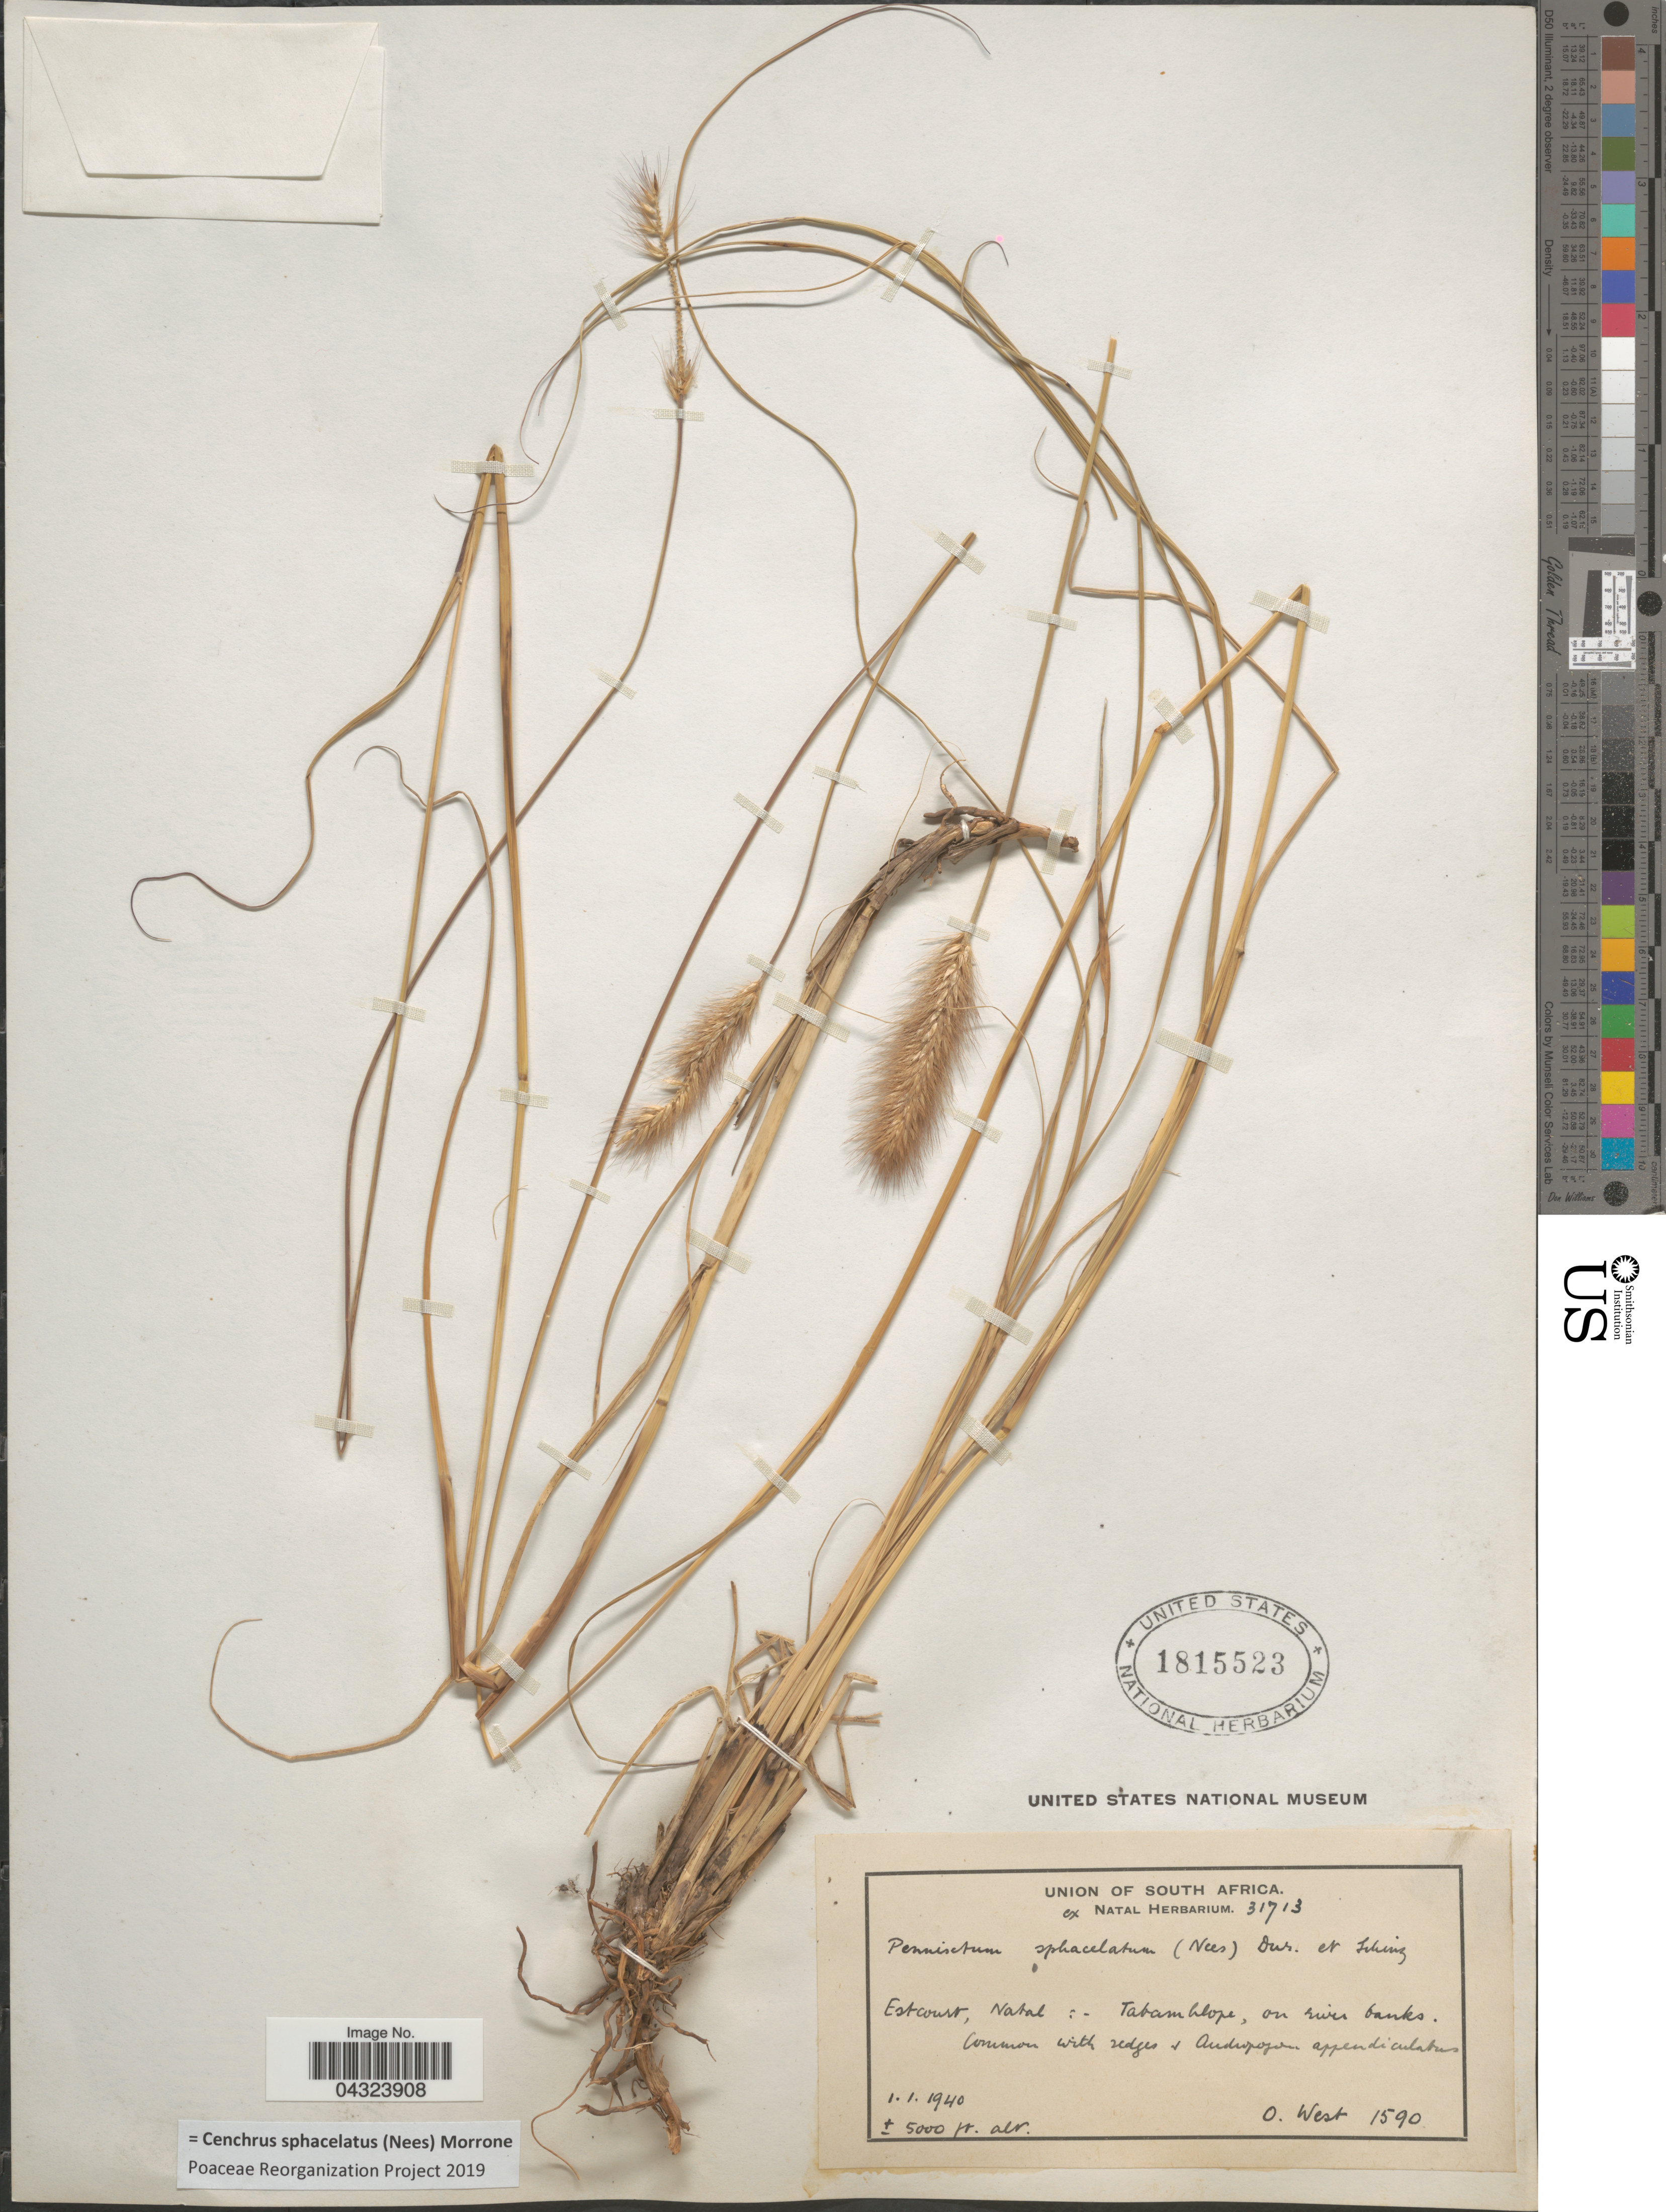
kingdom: Plantae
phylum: Tracheophyta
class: Liliopsida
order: Poales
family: Poaceae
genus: Cenchrus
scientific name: Cenchrus sphacelatus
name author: (Nees) Morrone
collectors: O. West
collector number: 1590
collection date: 1940-01-01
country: South Africa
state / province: KwaZulu-Natal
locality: Union of South Africa. Estcourt, Natal: - Tabamhlope, on river banks.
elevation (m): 1524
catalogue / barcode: US 1815523